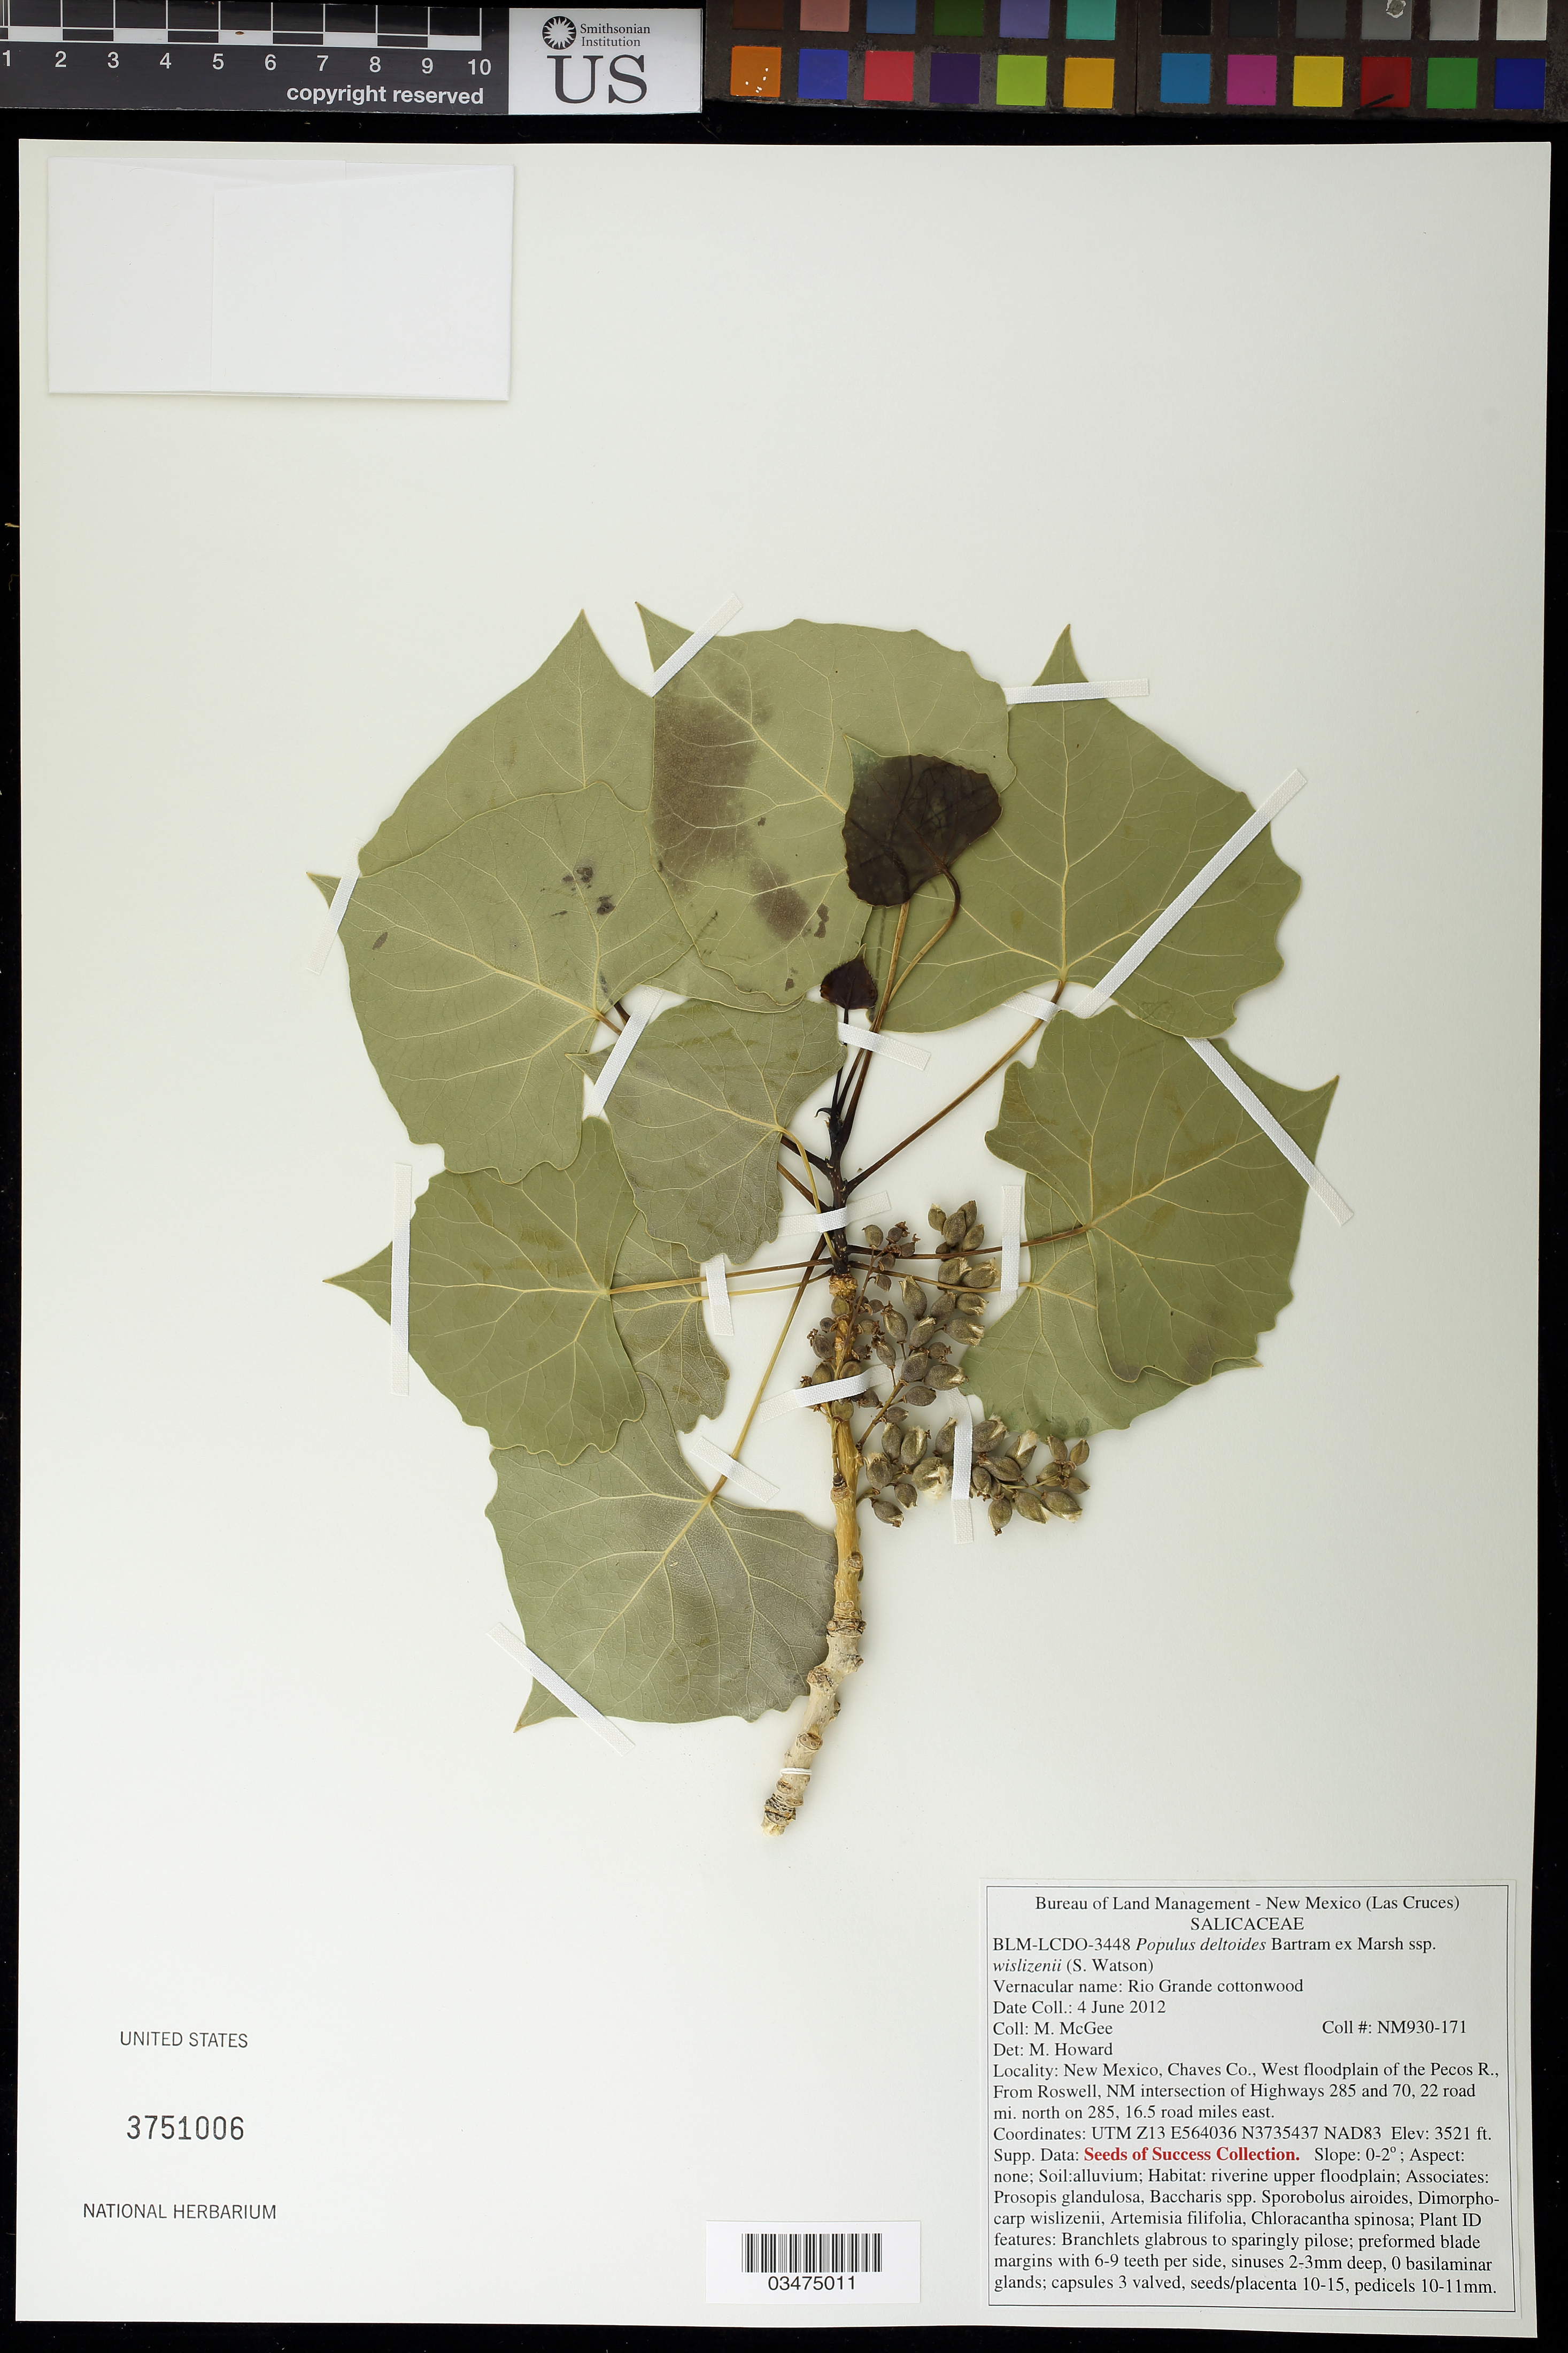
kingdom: Plantae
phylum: Tracheophyta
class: Magnoliopsida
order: Malpighiales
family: Salicaceae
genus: Populus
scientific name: Populus deltoides subsp. wislizeni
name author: (S. Watson) Eckenw.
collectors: M. McGee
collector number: NM930-171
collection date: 2012-06-04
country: United States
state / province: New Mexico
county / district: Chaves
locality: West floodplain of the Pecos R. From Roswell, intersection of Hwy 285 and 70, 22 road mi. N on 285, 16.5 road miles east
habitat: Alluvium, riverine upper floodplain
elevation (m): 1073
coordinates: N3735437, E564036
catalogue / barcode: US 3751006